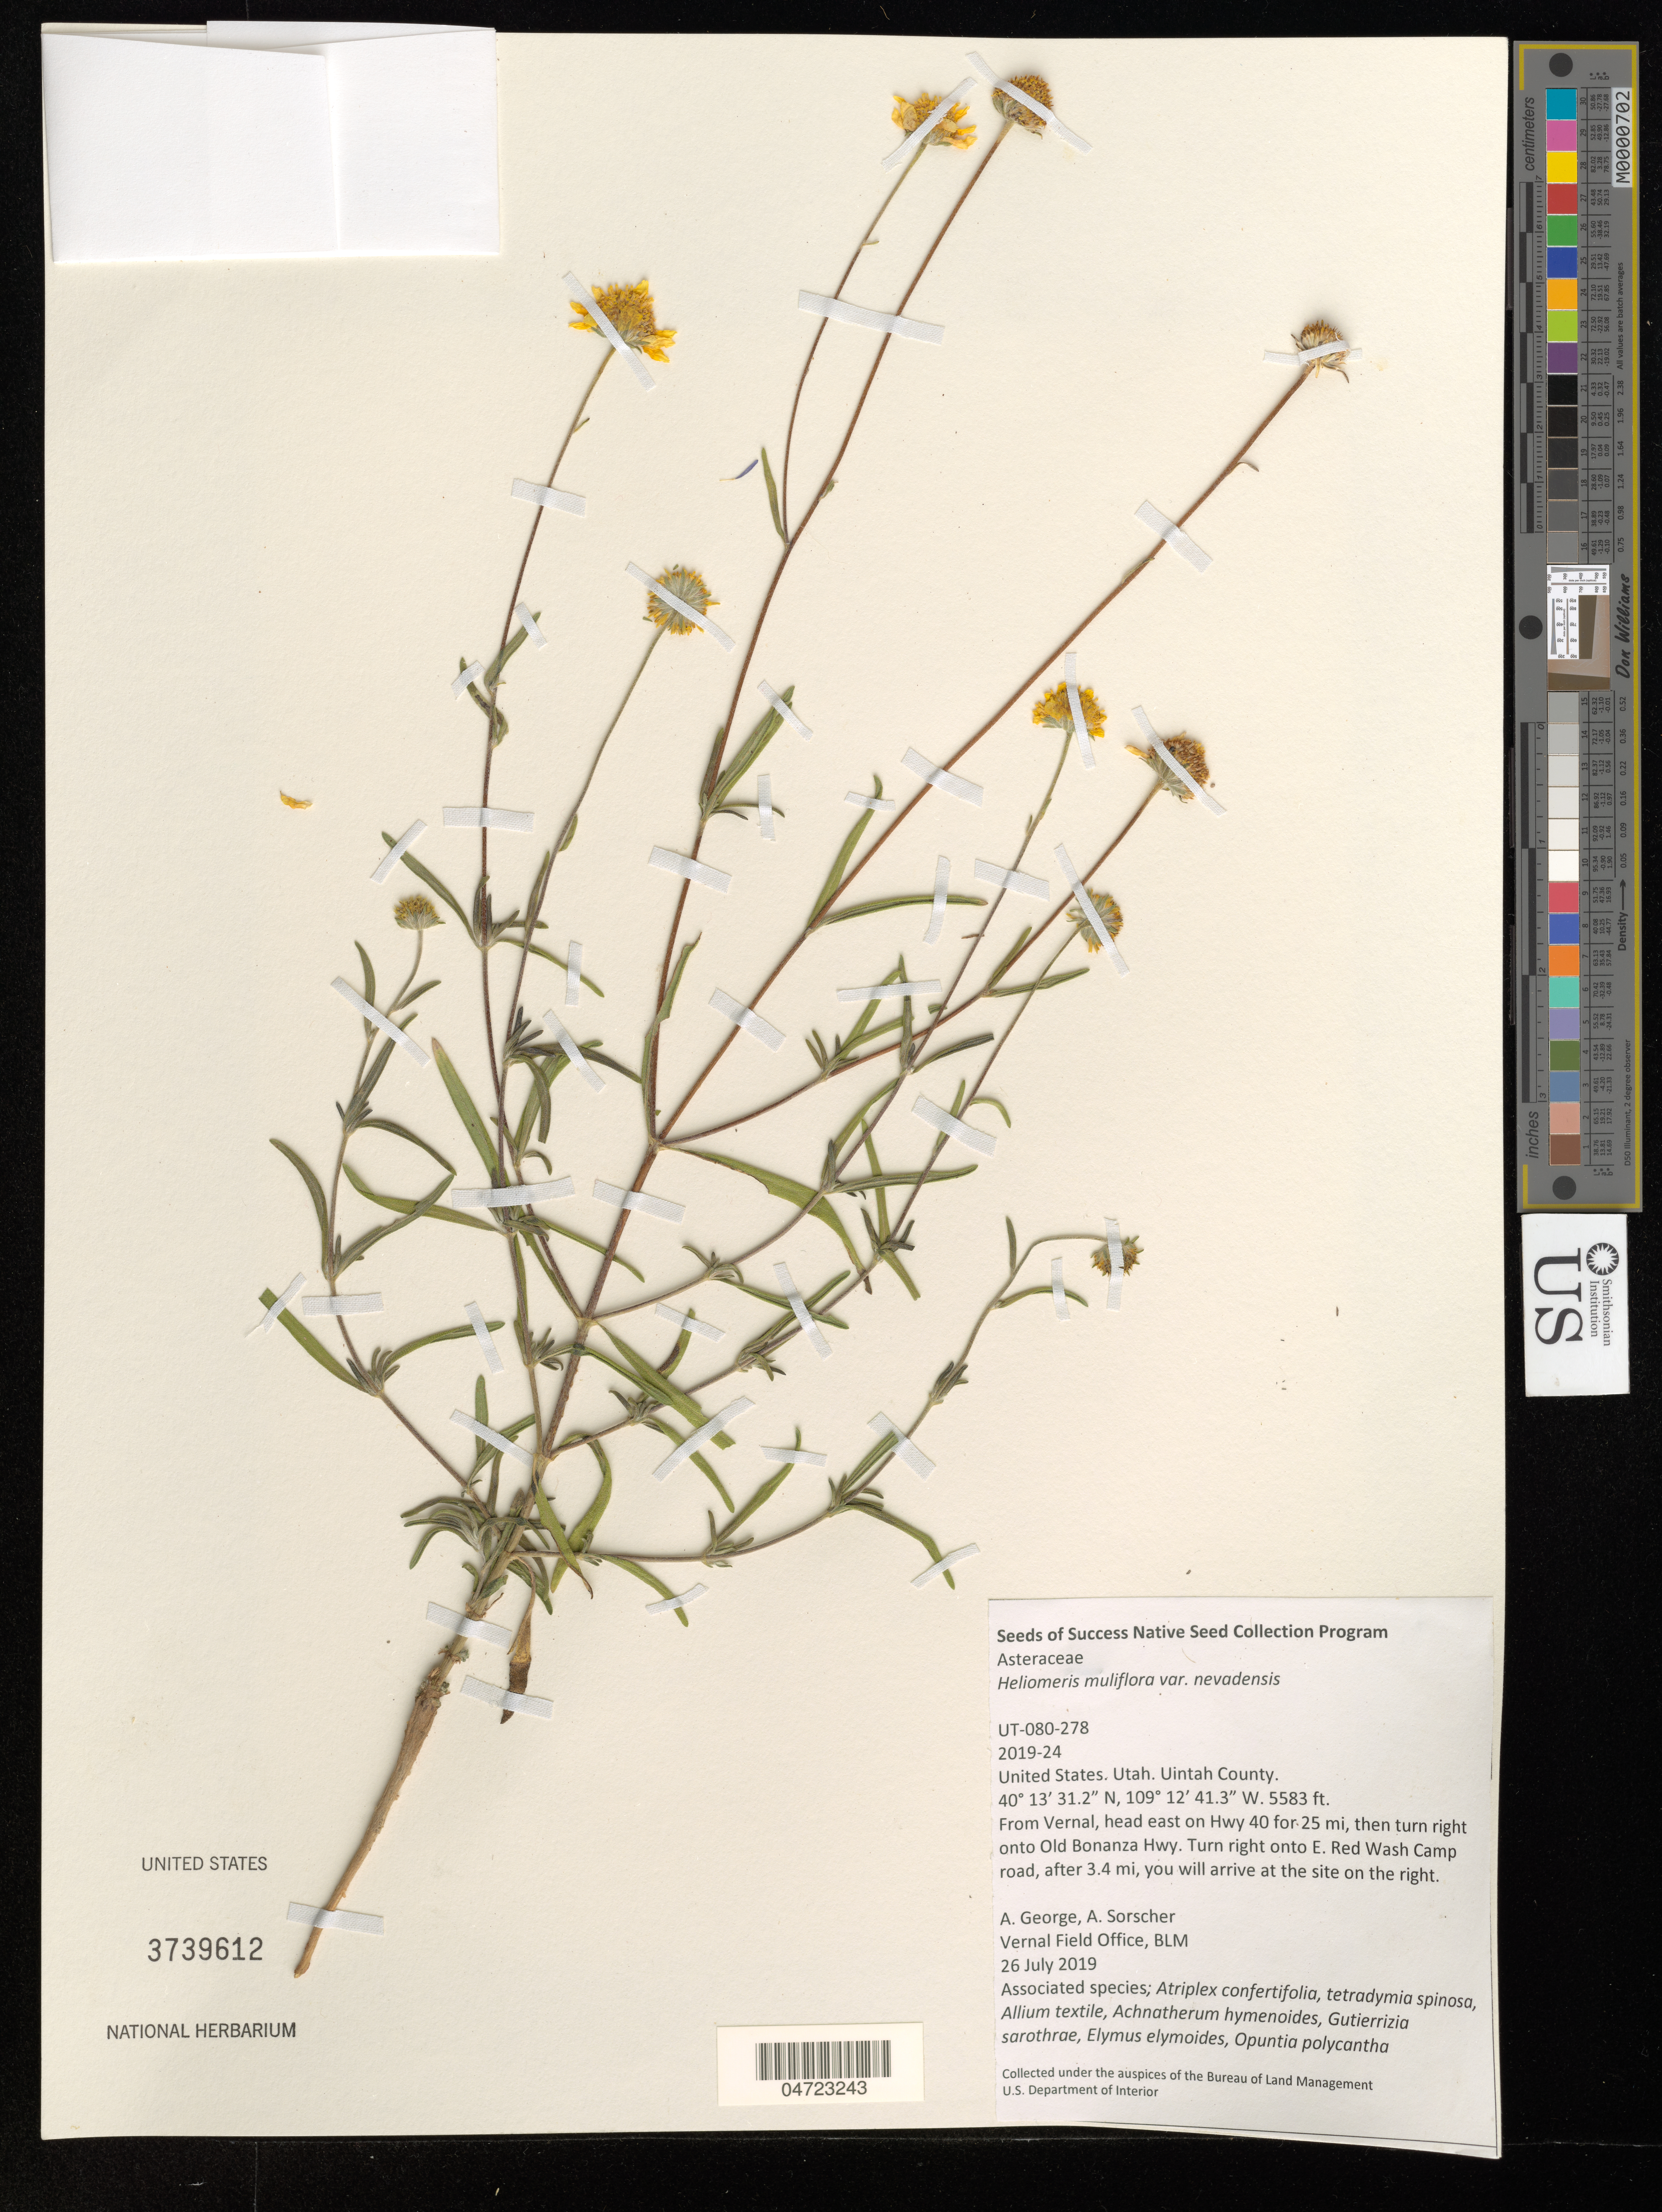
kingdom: Plantae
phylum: Tracheophyta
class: Magnoliopsida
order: Asterales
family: Asteraceae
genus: Heliomeris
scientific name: Heliomeris multiflora var. nevadensis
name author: (A. Nelson) Blake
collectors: A. George & A. Sorscher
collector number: UT-080-278/2019-24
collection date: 2019-07-26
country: United States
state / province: Utah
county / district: Uintah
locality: Uintah County. From Vernal, head east on Hwy 40 for 25 mi, then turn right onto Old Bonanza Hwy. Turn right onto E. Red Wash Camp road, after 3.4 mi, you will arrive at the site on the right.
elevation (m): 1702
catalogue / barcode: US 3739612